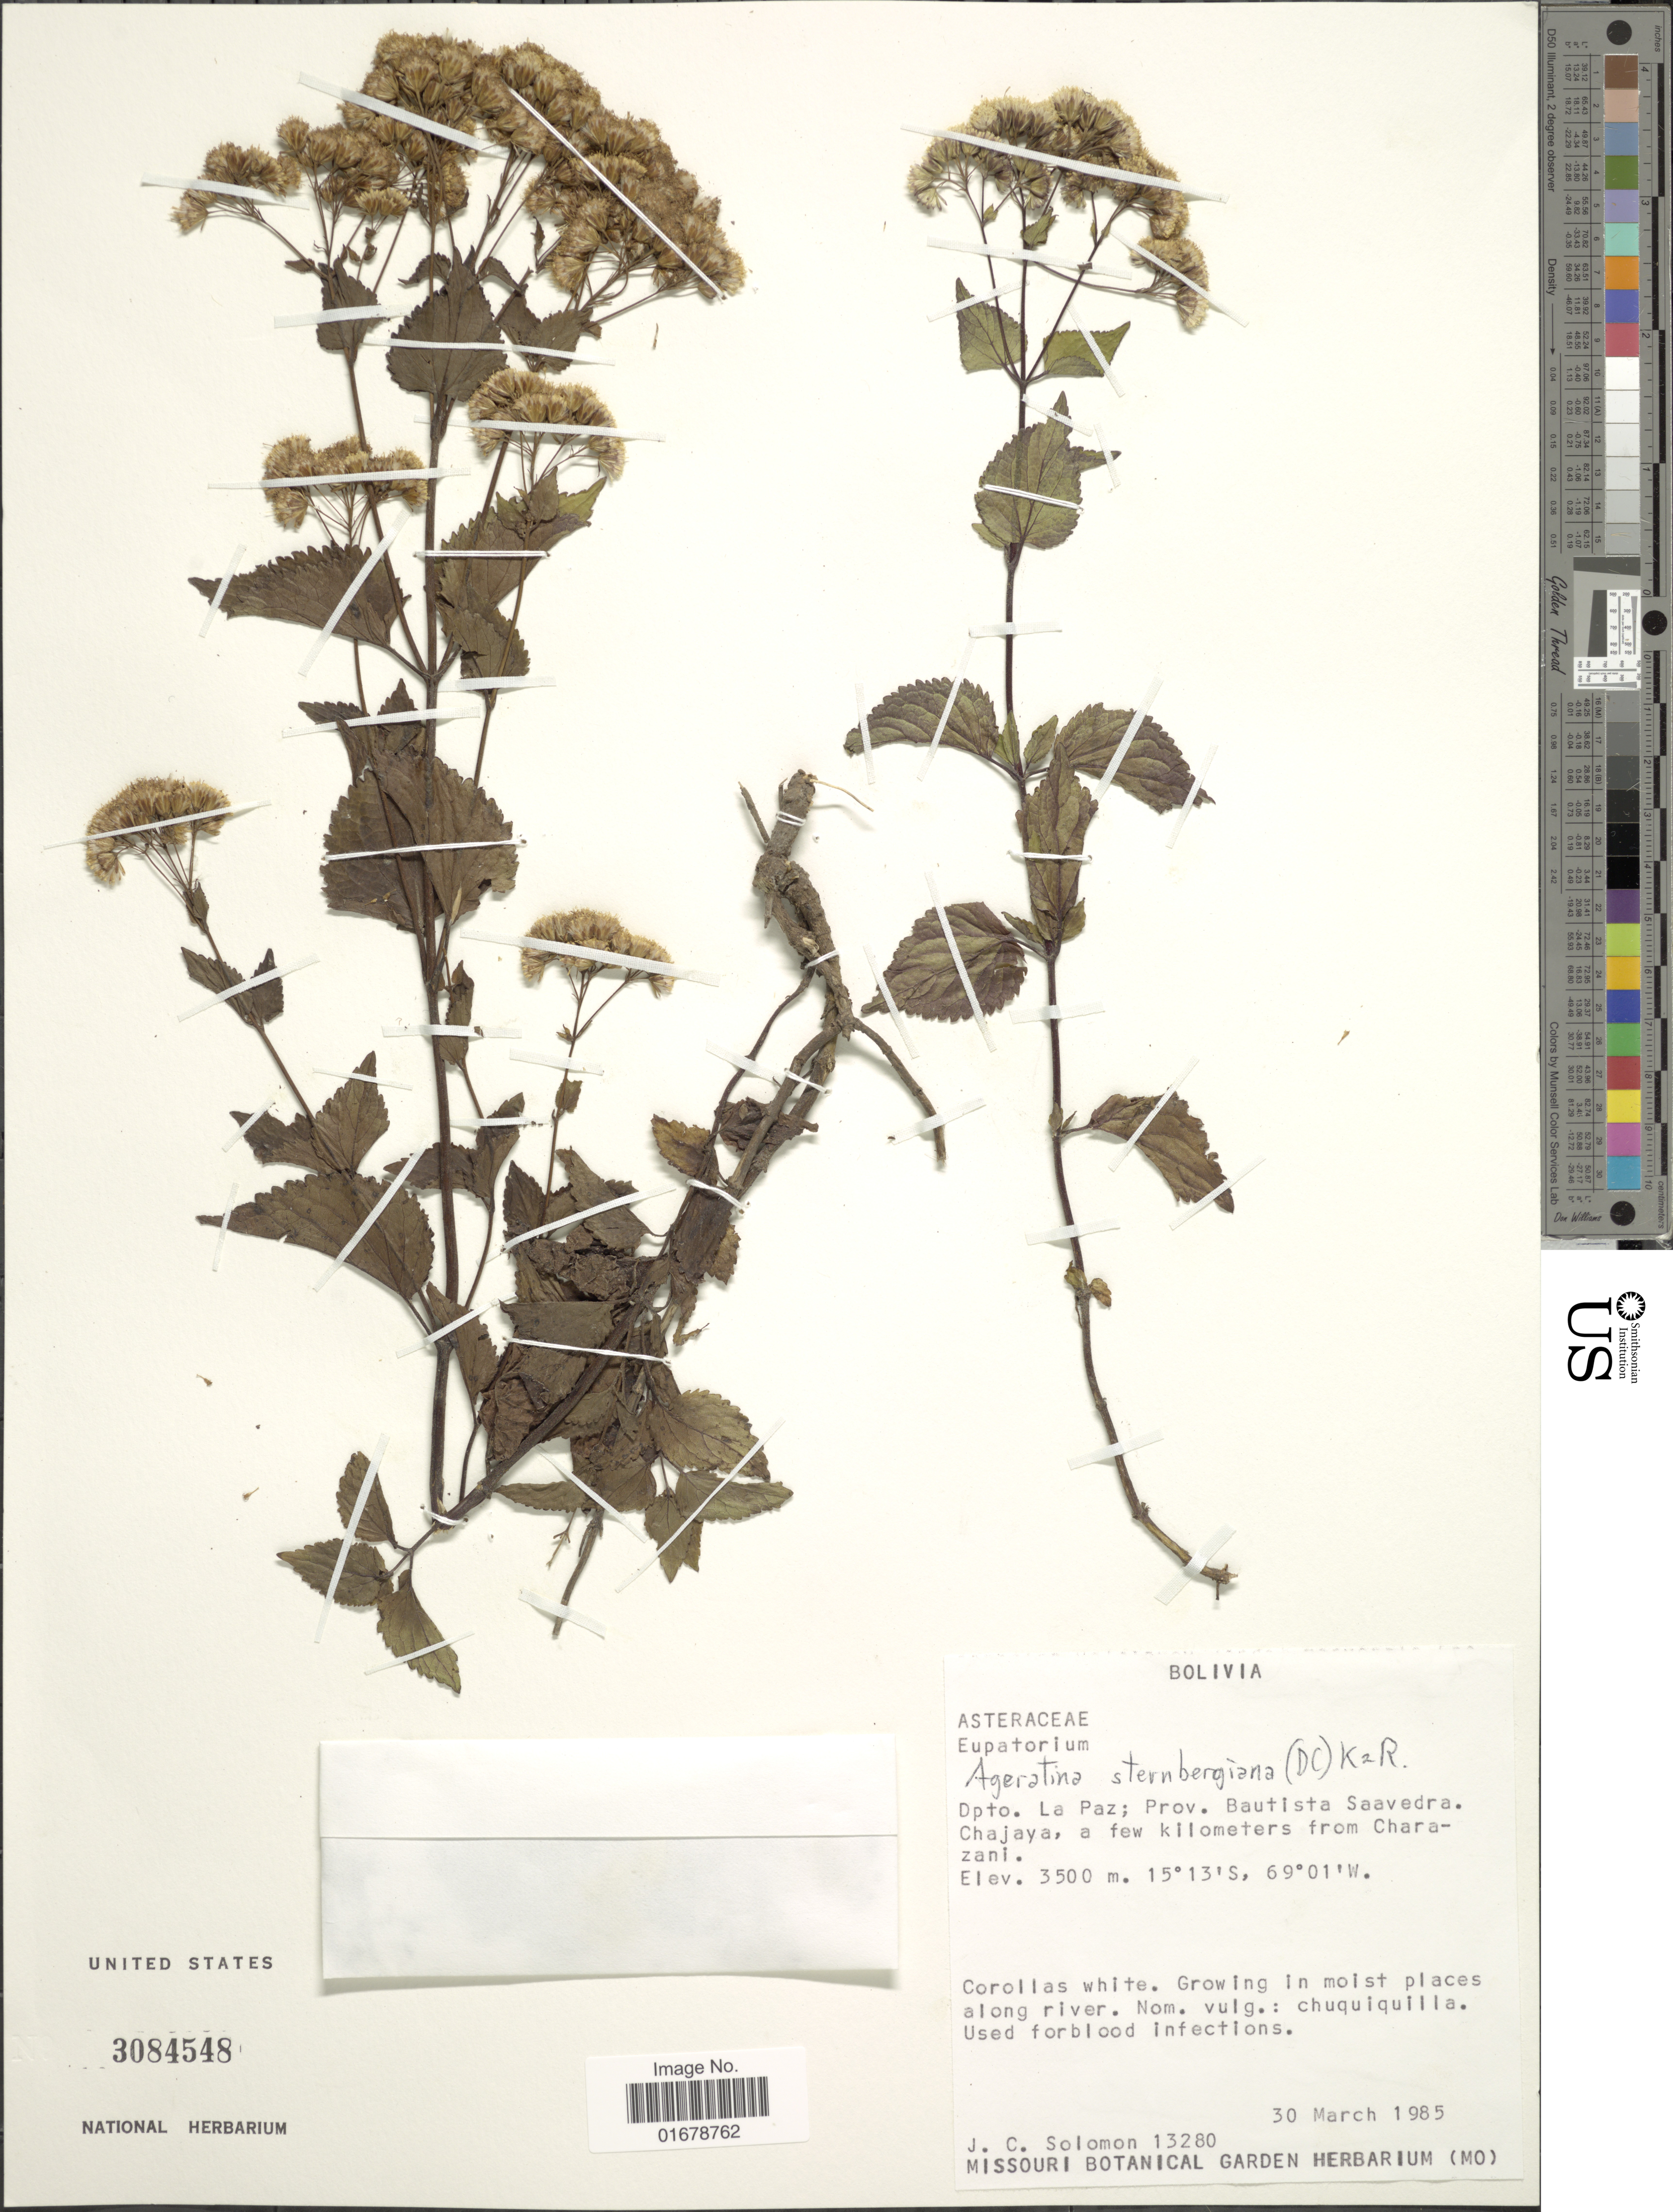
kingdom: Plantae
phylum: Tracheophyta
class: Magnoliopsida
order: Asterales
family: Asteraceae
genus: Ageratina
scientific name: Ageratina sternbergiana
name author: (DC.) R.M. King & H. Rob.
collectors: J. C. Solomon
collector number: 13280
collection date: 1985-03-30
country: Bolivia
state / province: La Paz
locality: Dpto. La Paz, Prov. Bautista Saavedra, Chajaya, a few kilometers from Charazani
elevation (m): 3500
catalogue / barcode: US 3084548